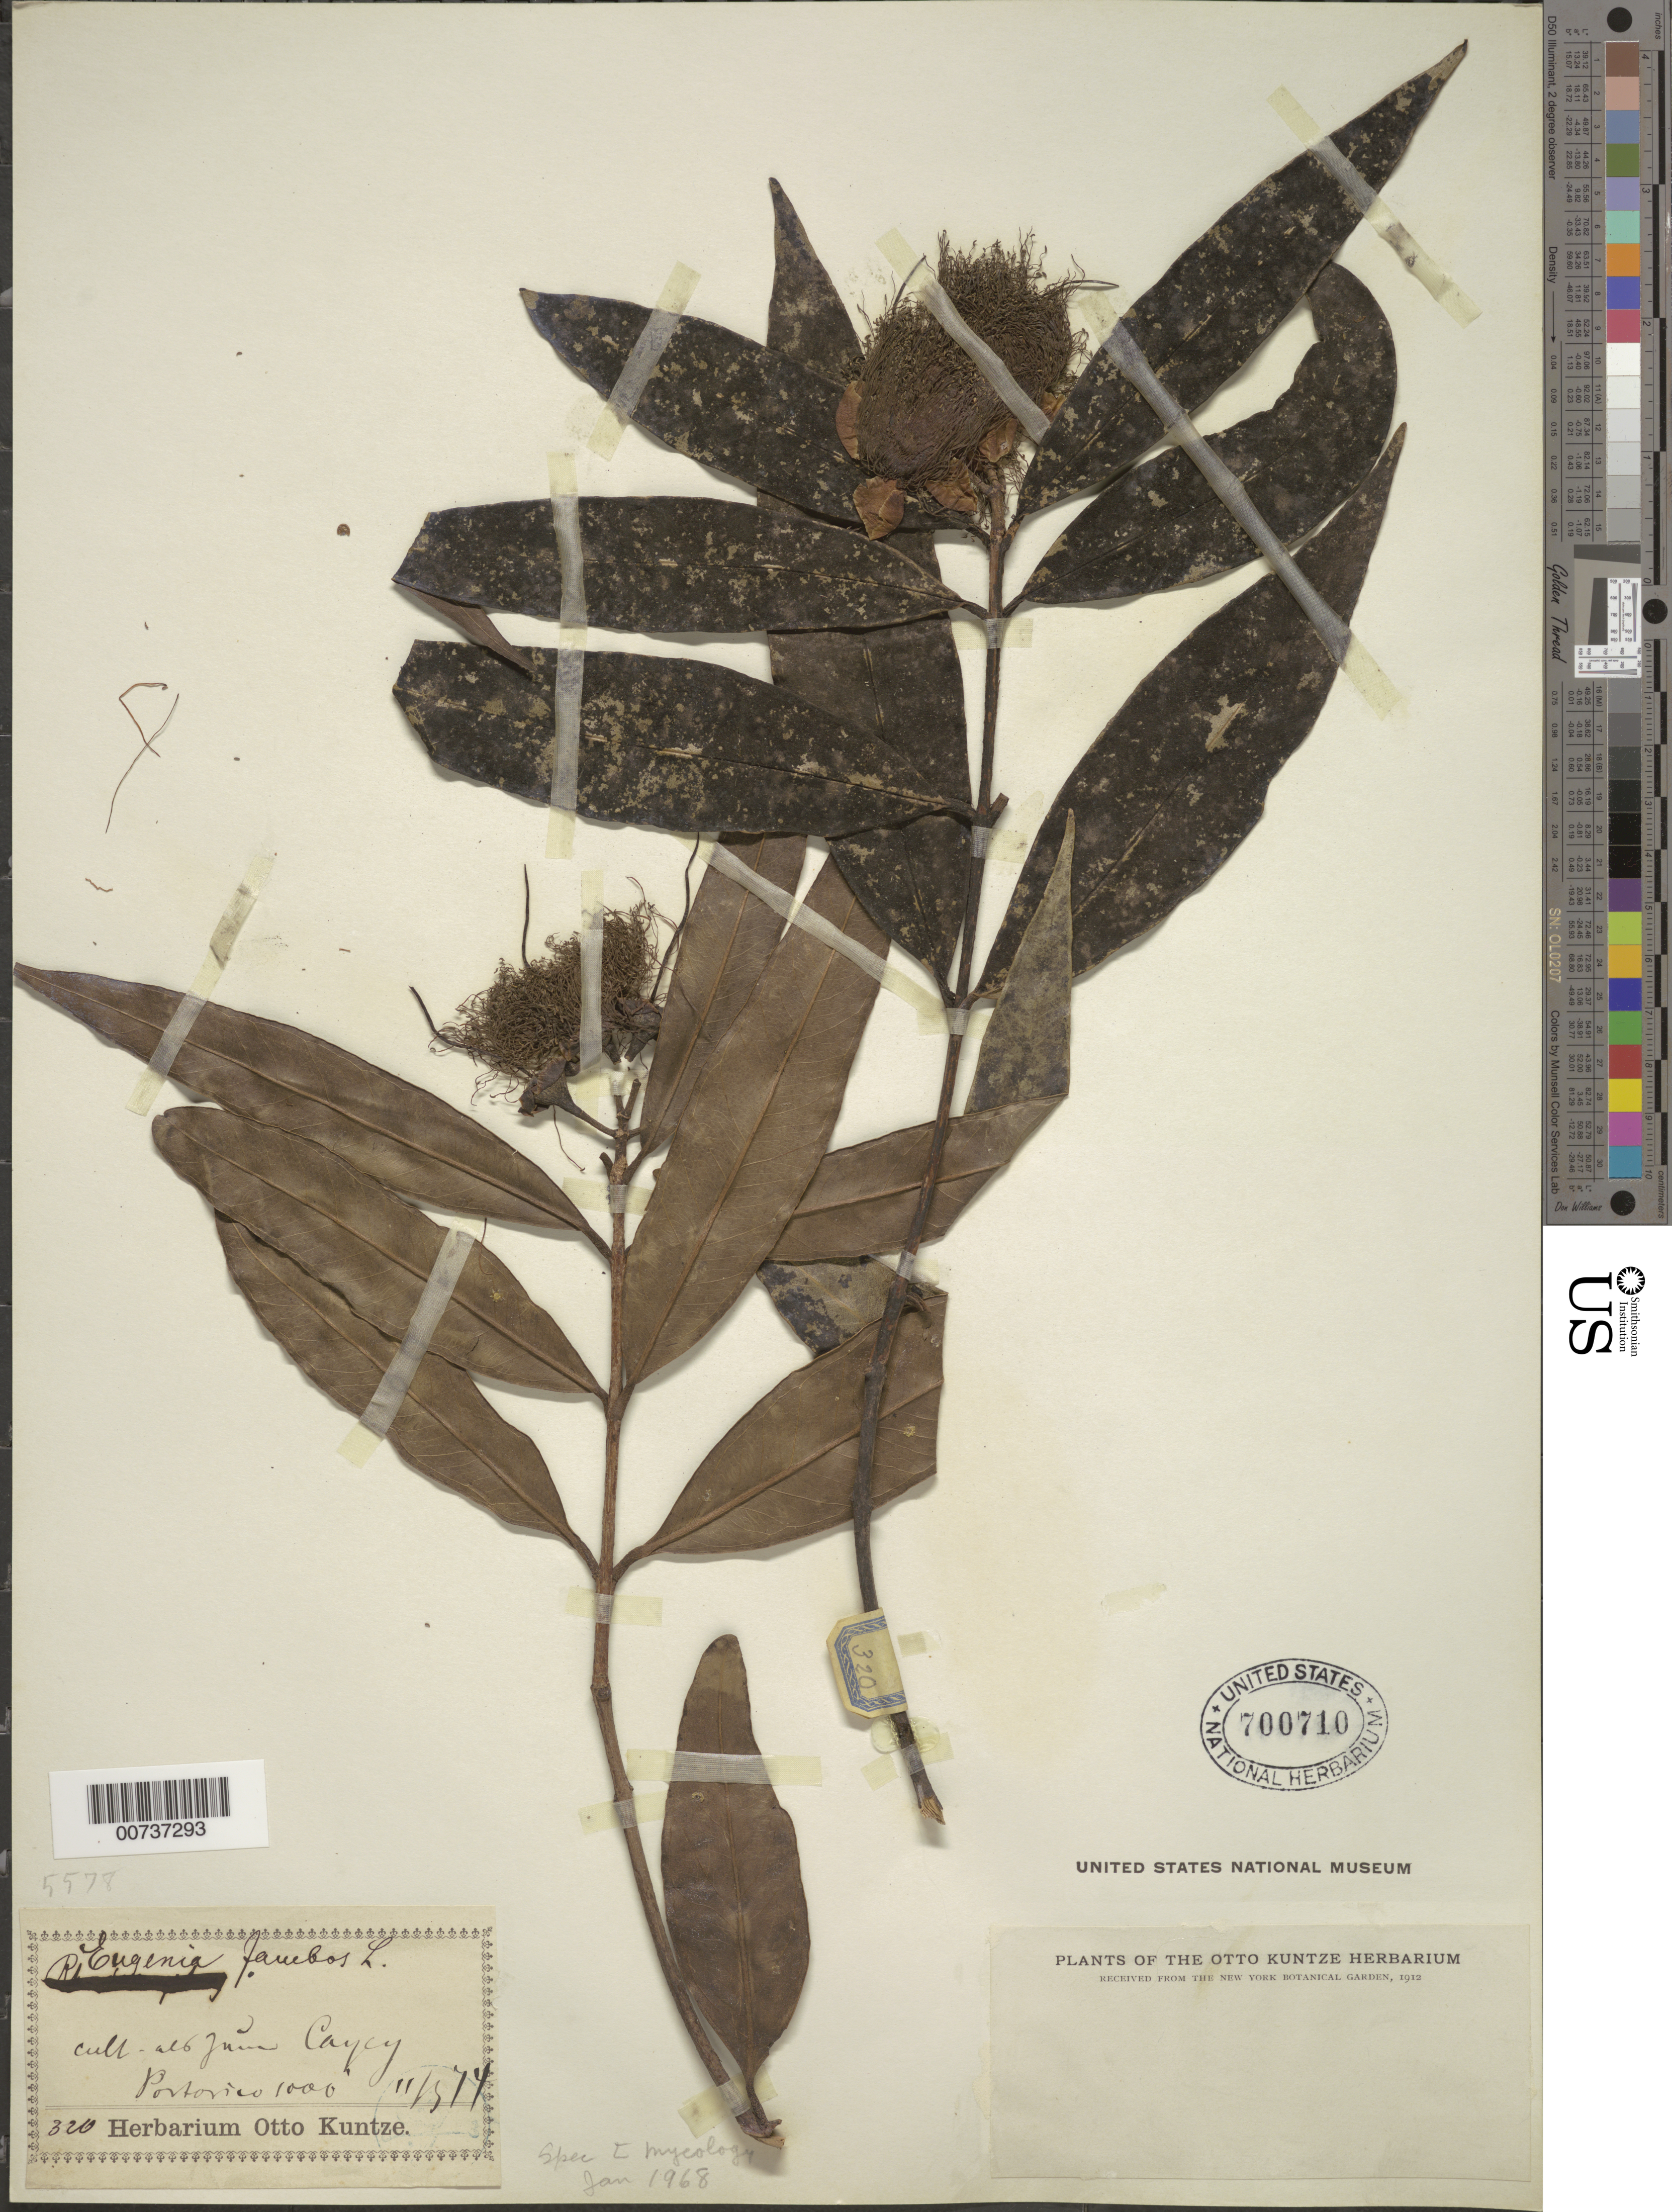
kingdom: Plantae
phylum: Tracheophyta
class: Magnoliopsida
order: Myrtales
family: Myrtaceae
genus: Syzygium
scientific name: Syzygium jambos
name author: (L.) Alston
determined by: Strong, Mark T., (BOT), Smithsonian Institution - National Museum of Natural History (UNITED STATES)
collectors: C.E.O. Kuntze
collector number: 320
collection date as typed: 11 Apr 1874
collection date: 1874-04-11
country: Puerto Rico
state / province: Cayey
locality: Cayey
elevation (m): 305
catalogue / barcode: US 700710